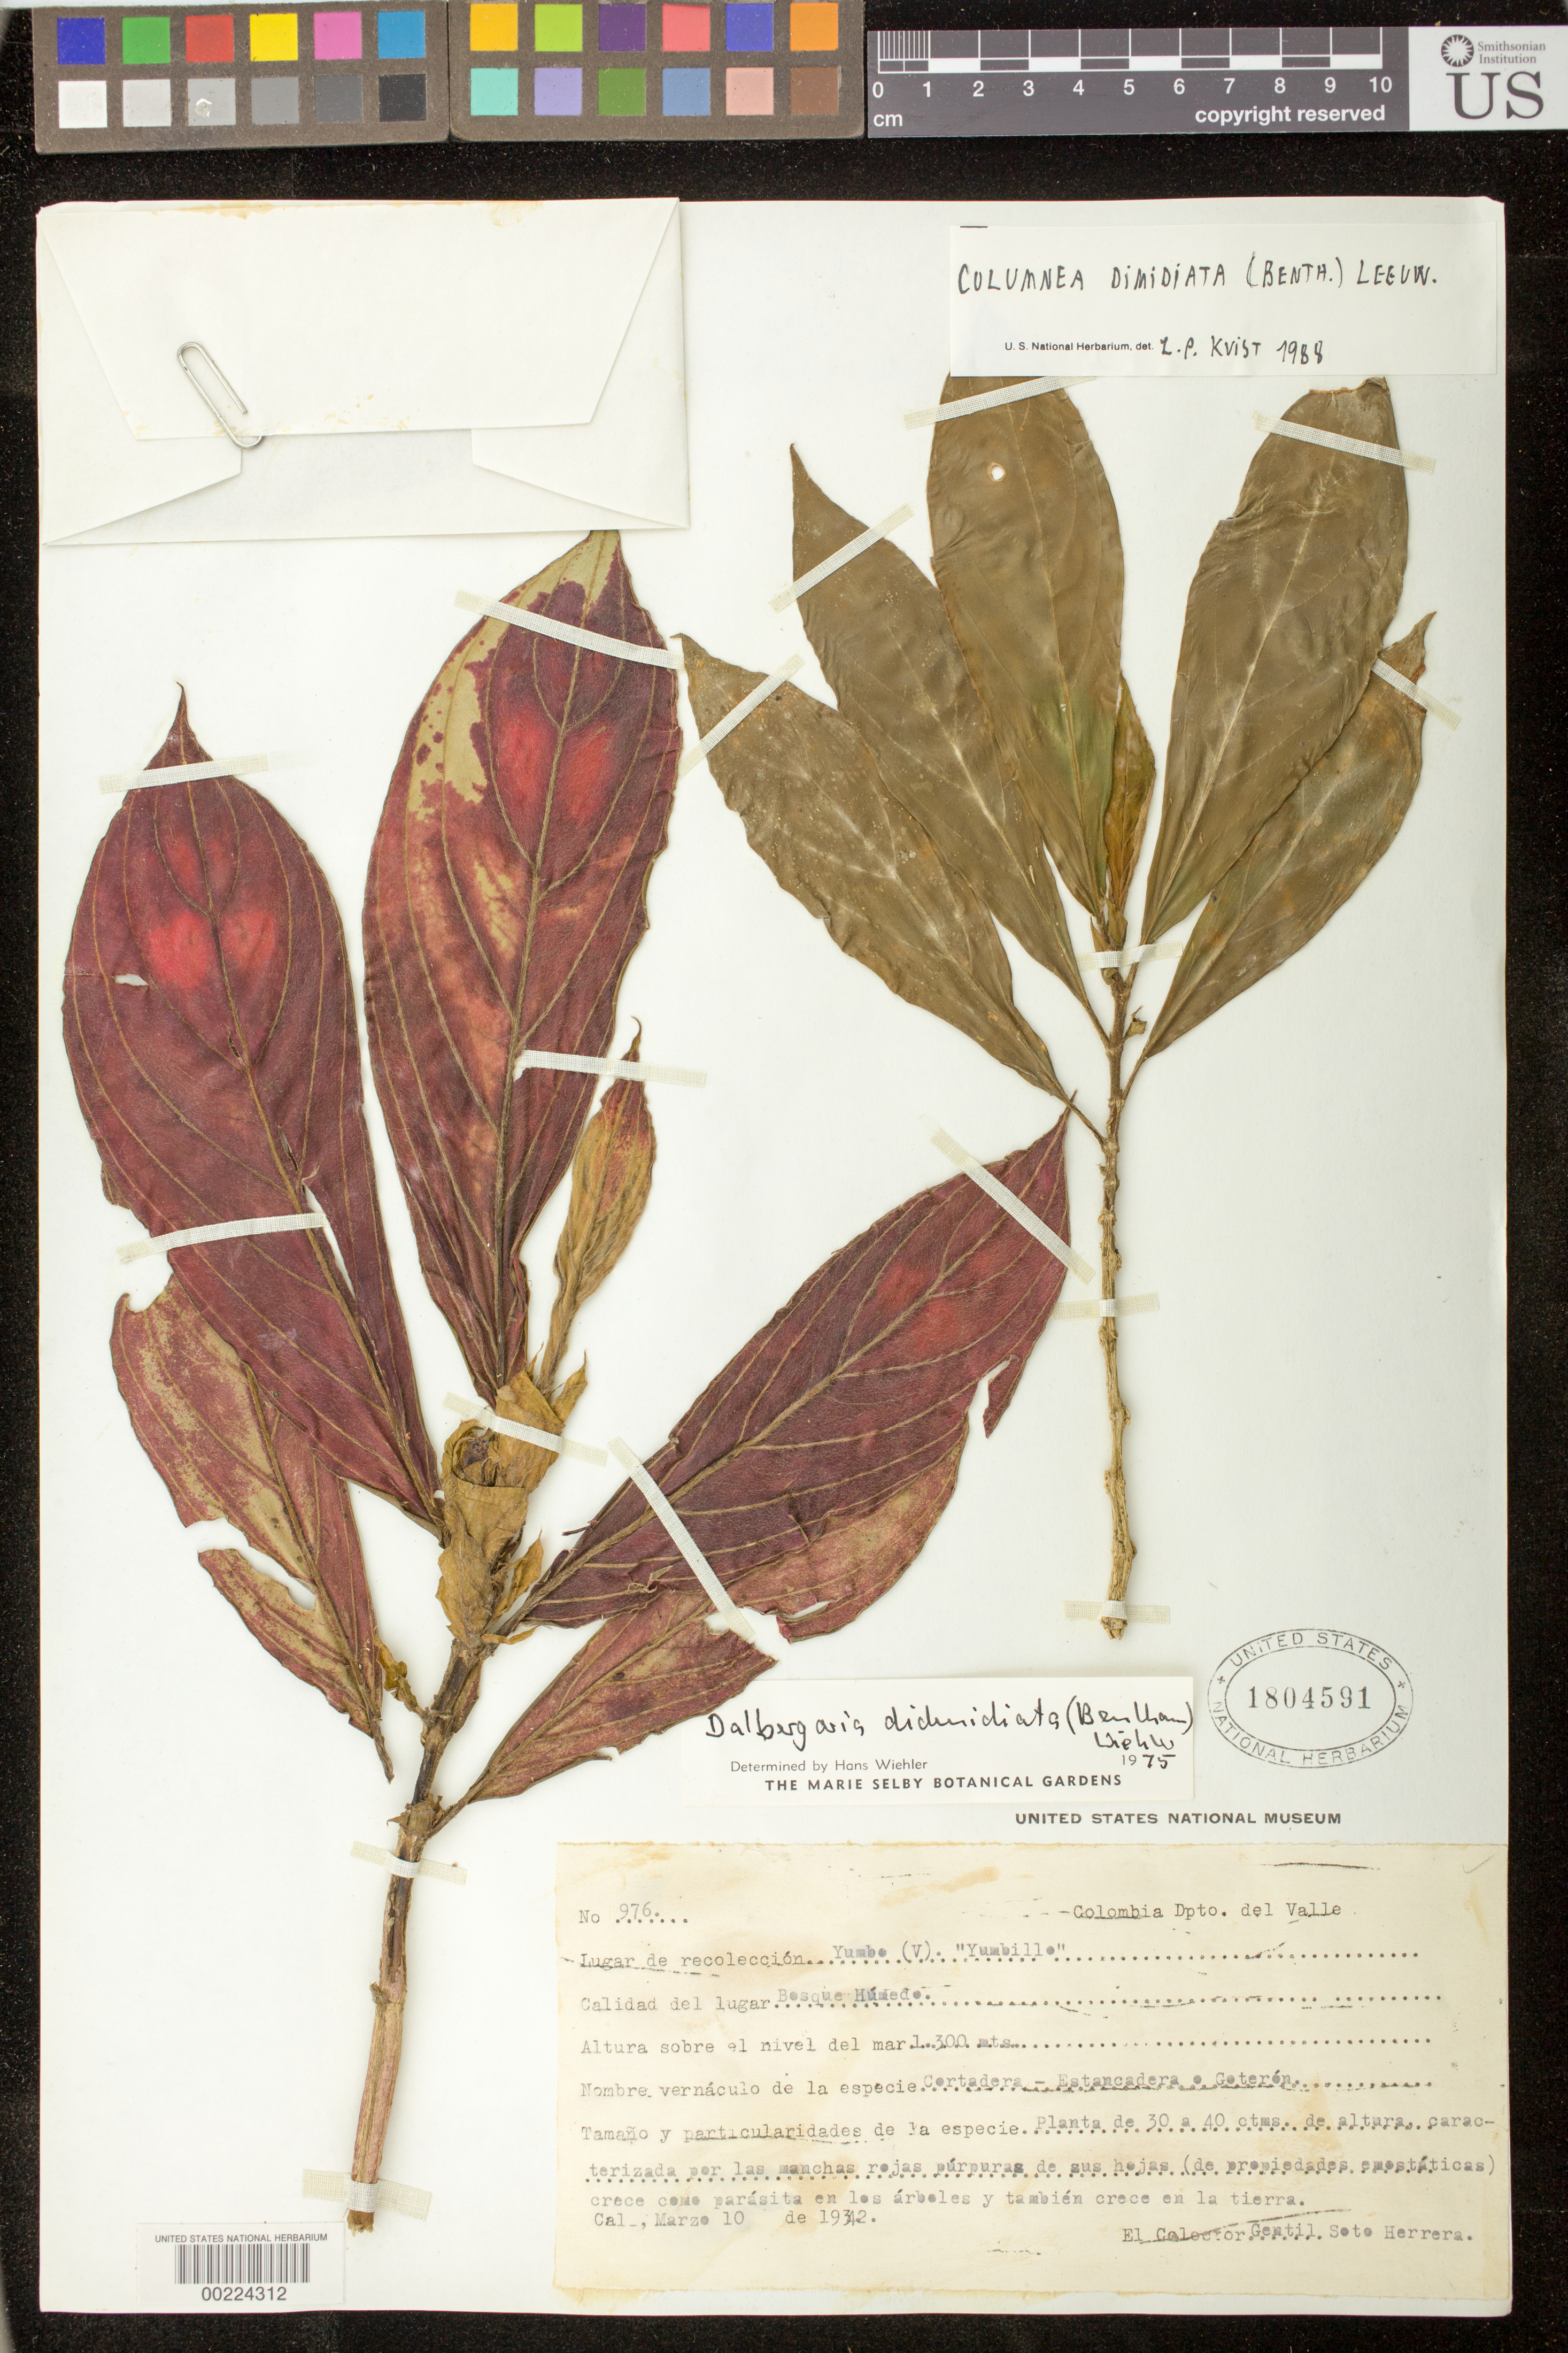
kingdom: Plantae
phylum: Tracheophyta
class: Magnoliopsida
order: Lamiales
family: Gesneriaceae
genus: Columnea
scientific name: Columnea dimidiata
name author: (Benth.) Kuntze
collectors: G. S. Herrera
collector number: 976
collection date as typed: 10 Mar 1942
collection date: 1942-03-10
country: Colombia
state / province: Valle del Cauca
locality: Cetrtadera - estancadera o goteron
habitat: Humid forest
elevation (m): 1300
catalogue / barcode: US 1804591